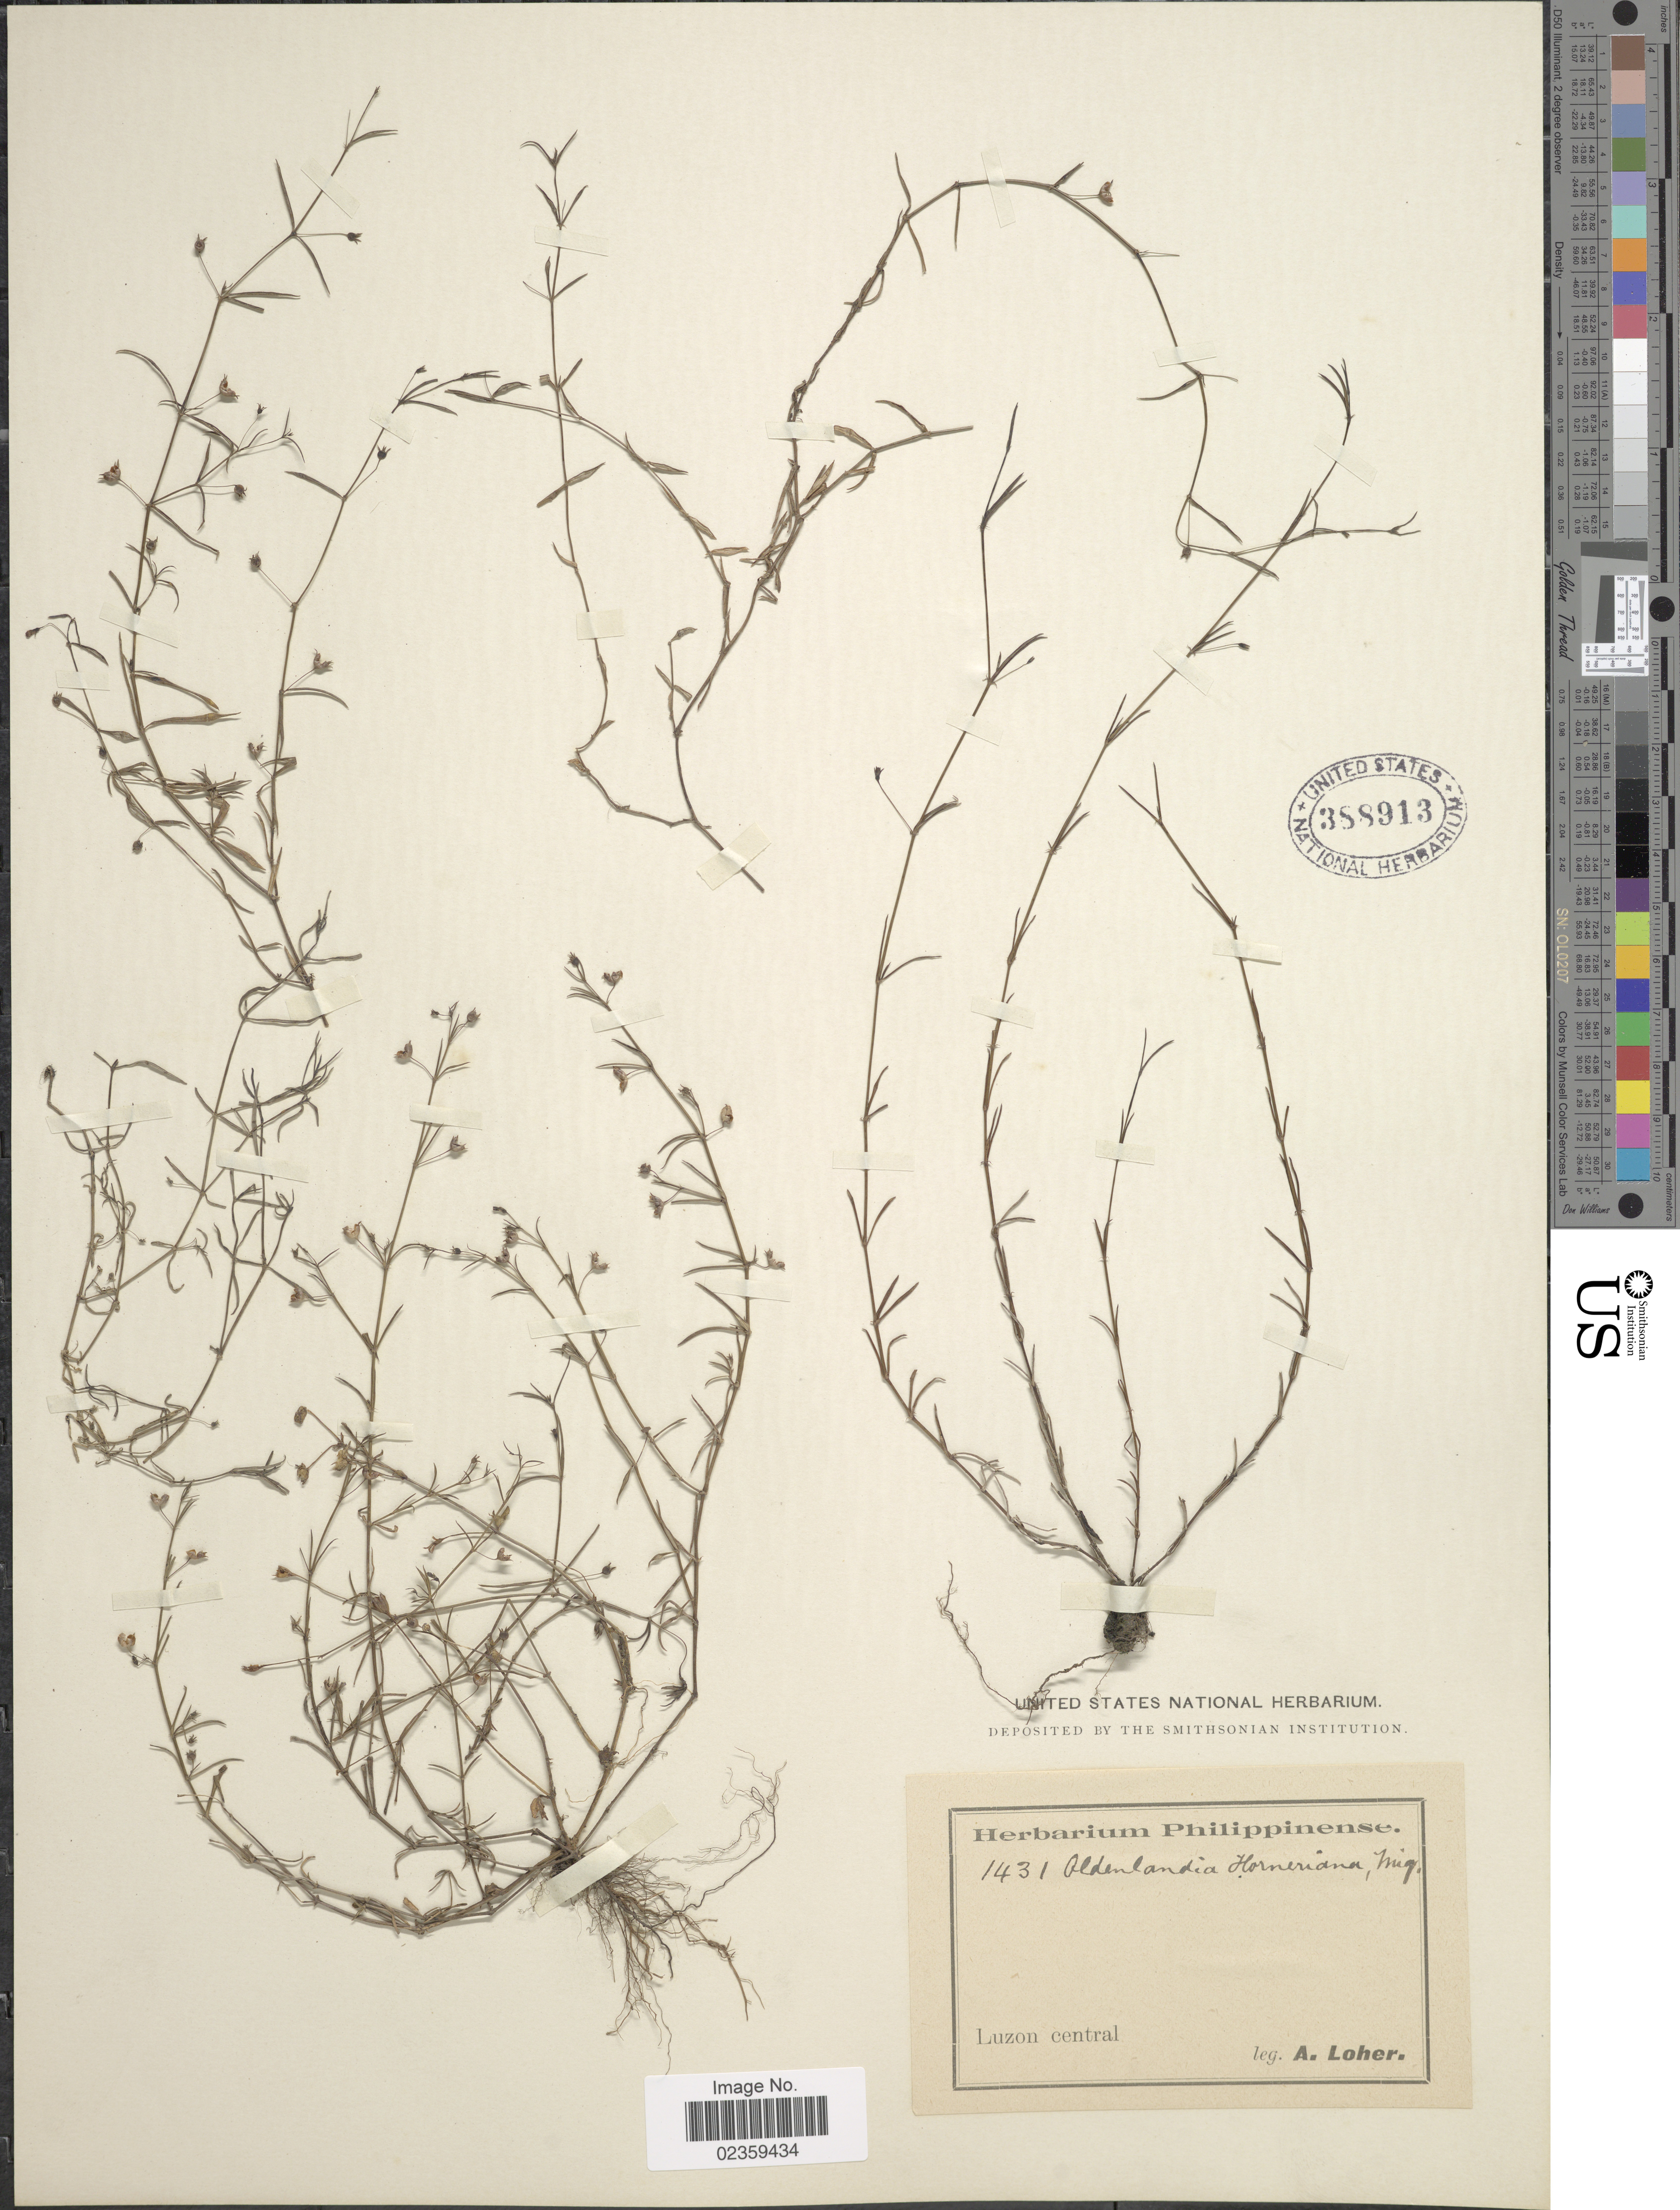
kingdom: Plantae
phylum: Tracheophyta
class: Magnoliopsida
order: Gentianales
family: Rubiaceae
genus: Oldenlandia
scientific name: Oldenlandia horneriana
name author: Miq.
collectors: A. Loher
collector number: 1431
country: Philippines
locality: Luzon central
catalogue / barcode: US 388913